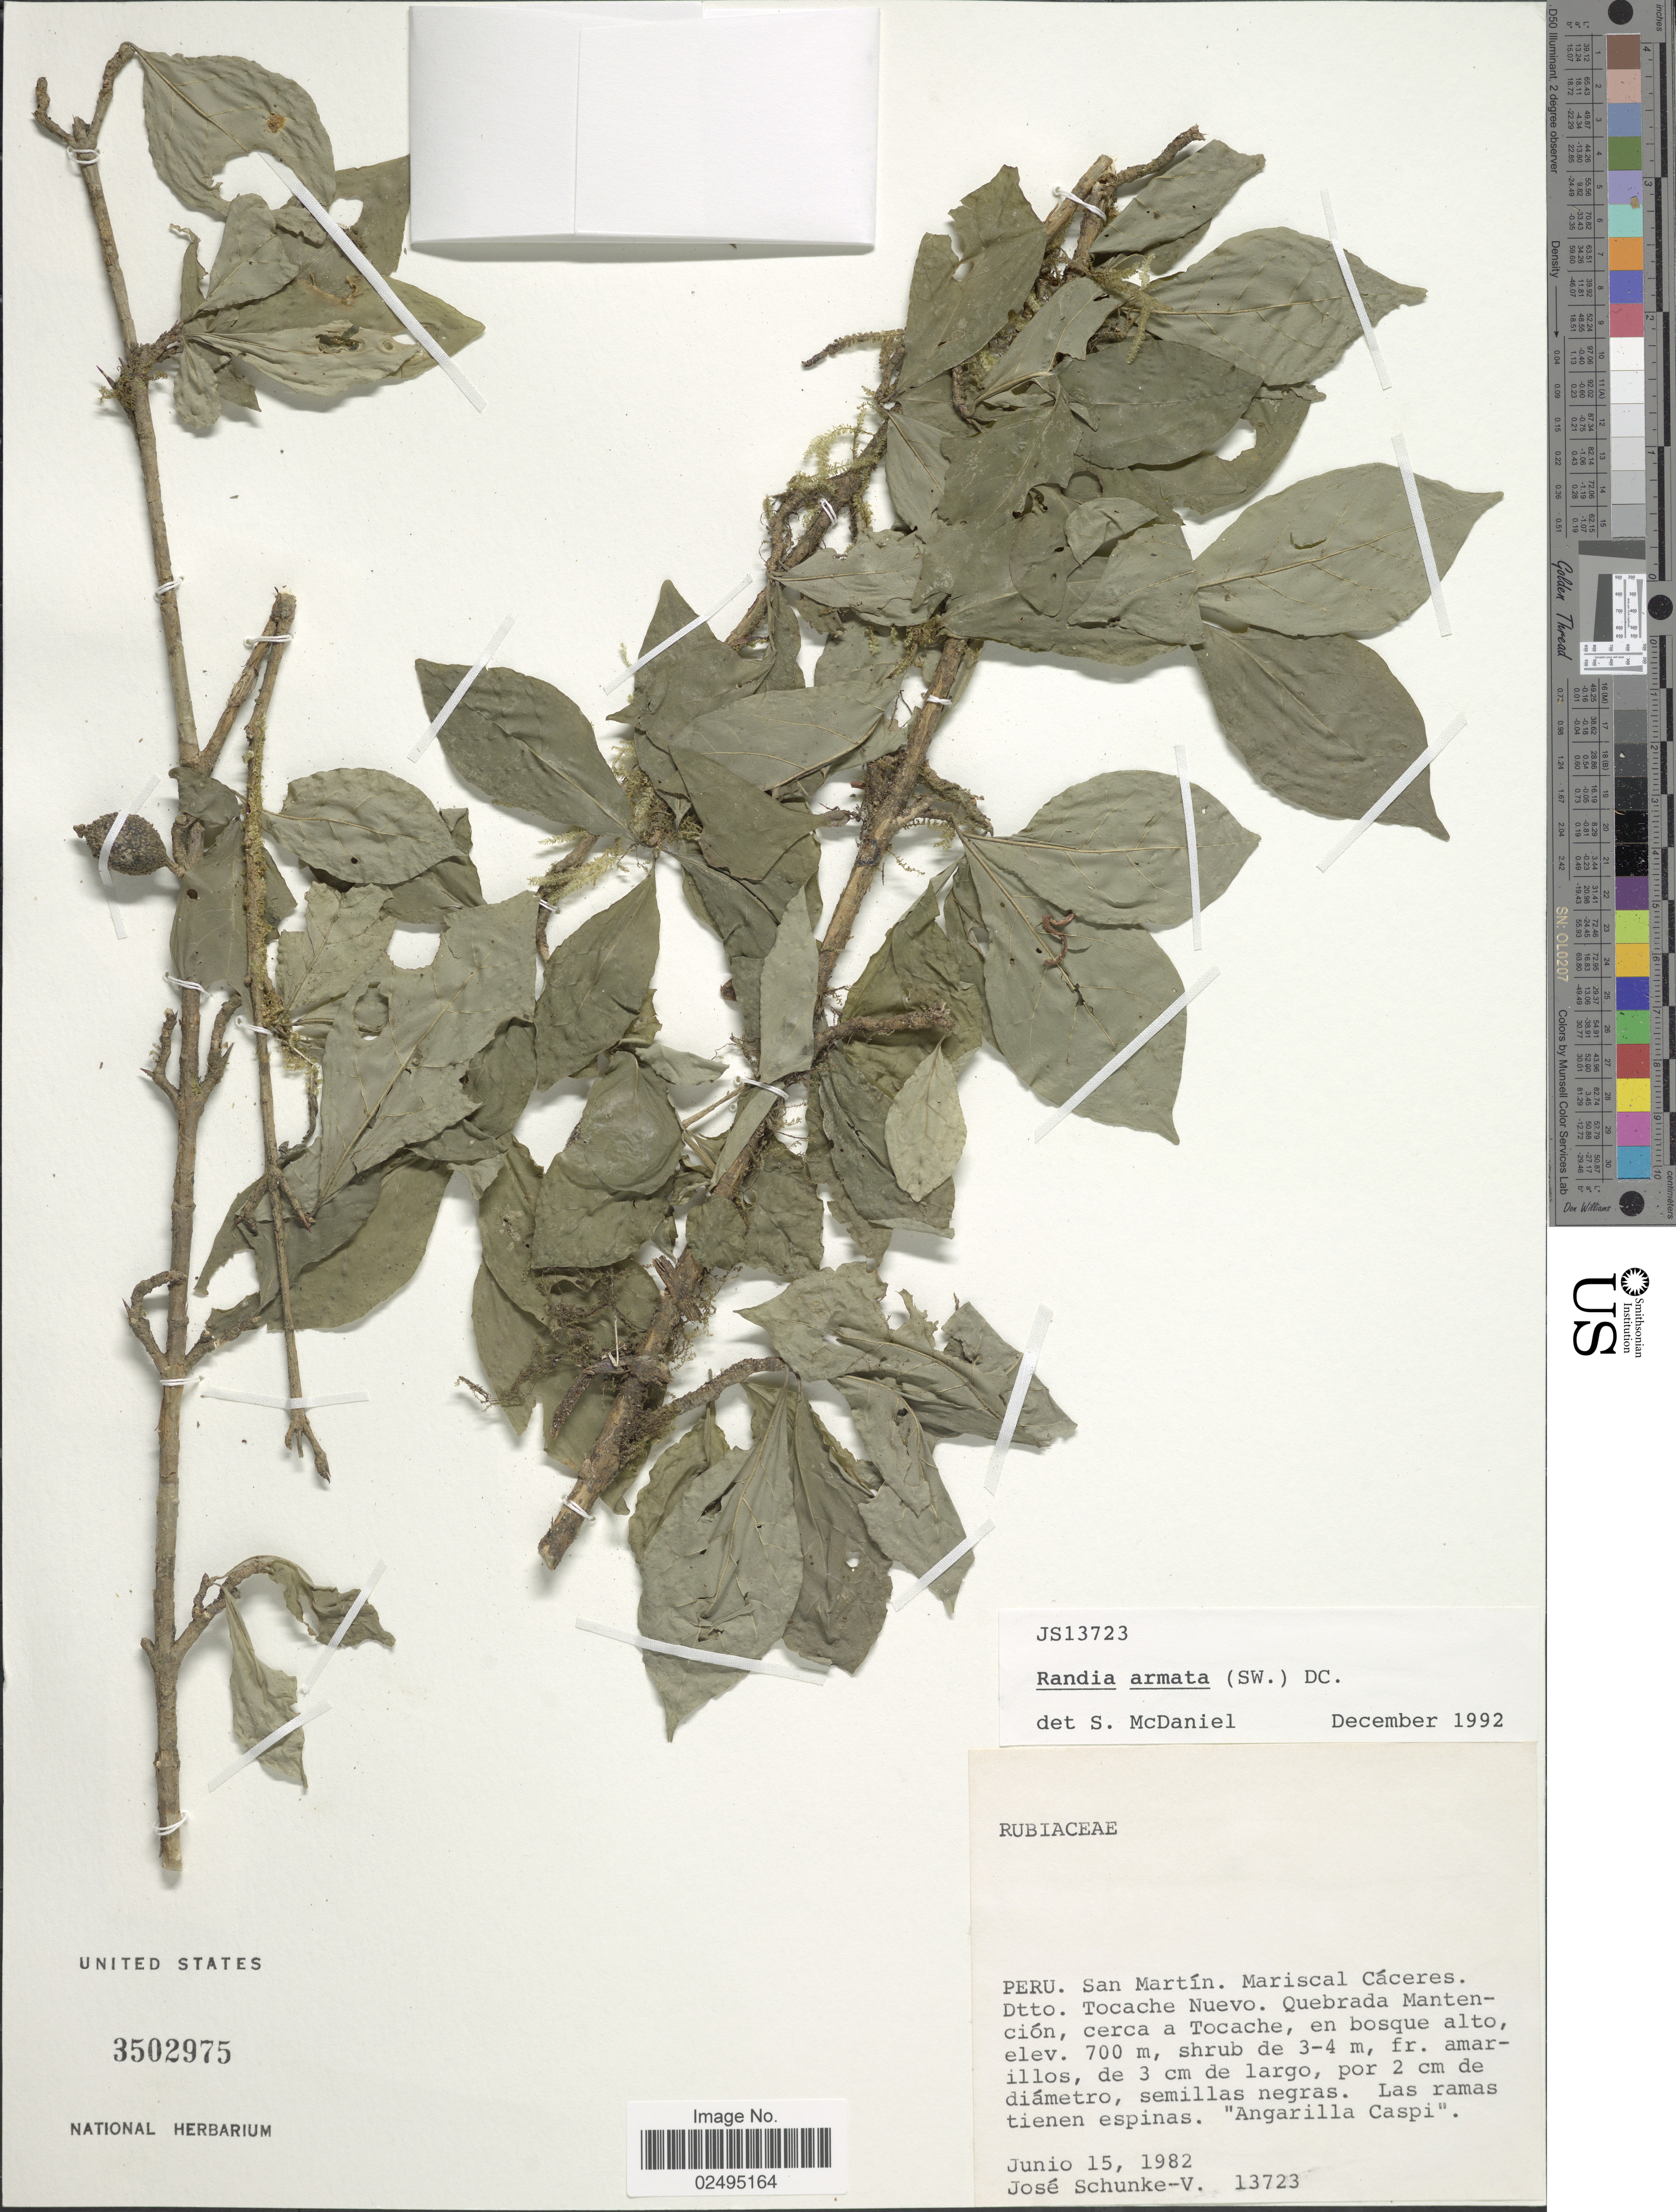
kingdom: Plantae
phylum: Tracheophyta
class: Magnoliopsida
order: Gentianales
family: Rubiaceae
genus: Randia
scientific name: Randia armata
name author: (Sw.) DC.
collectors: J. Schunke Vigo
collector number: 13723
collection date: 1982-06-15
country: Peru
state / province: San Martín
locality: Mariscal Caceres. Dtto. Tocache Nuevo. Quebrada Mantencion, cerca a Tocache, en bosque alto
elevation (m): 700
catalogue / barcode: US 3502975